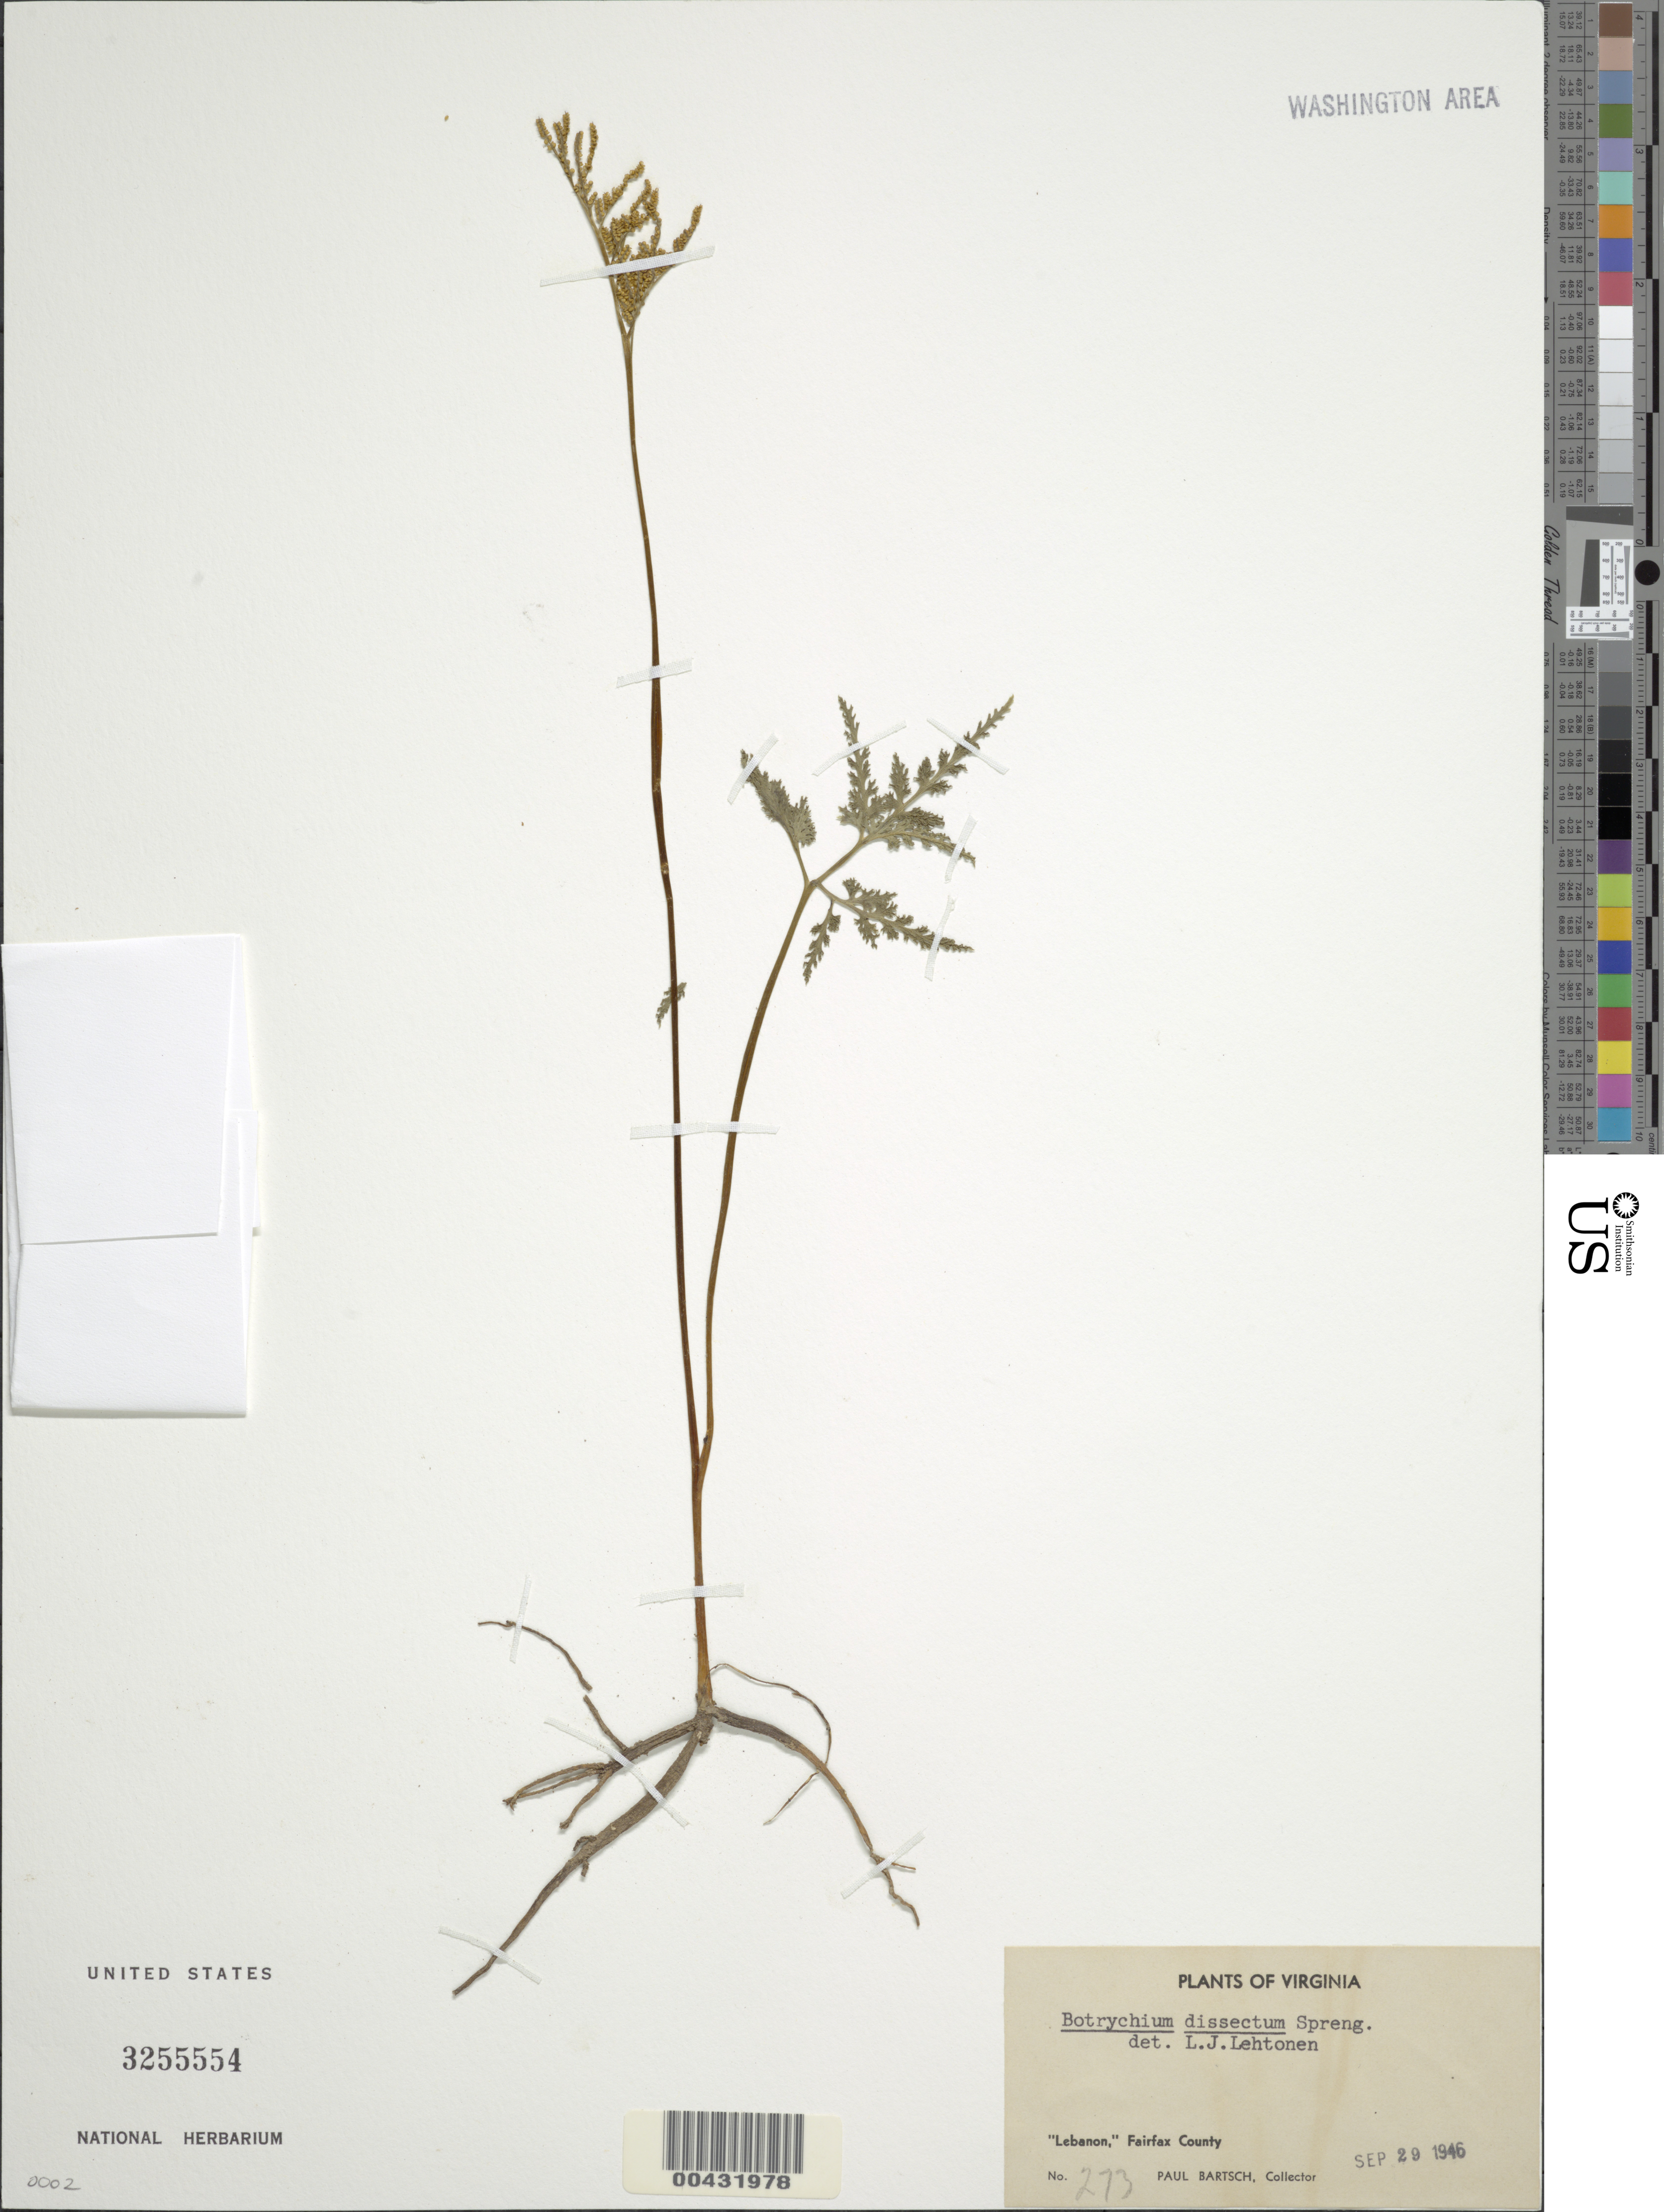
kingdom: Plantae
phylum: Tracheophyta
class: Polypodiopsida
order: Ophioglossales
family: Ophioglossaceae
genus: Botrychium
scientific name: Botrychium dissectum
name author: Spreng.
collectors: P. Bartsch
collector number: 273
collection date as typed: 29 Sep 1946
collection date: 1946-09-29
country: United States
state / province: Virginia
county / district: Fairfax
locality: Lebanon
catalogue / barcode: US 3255554